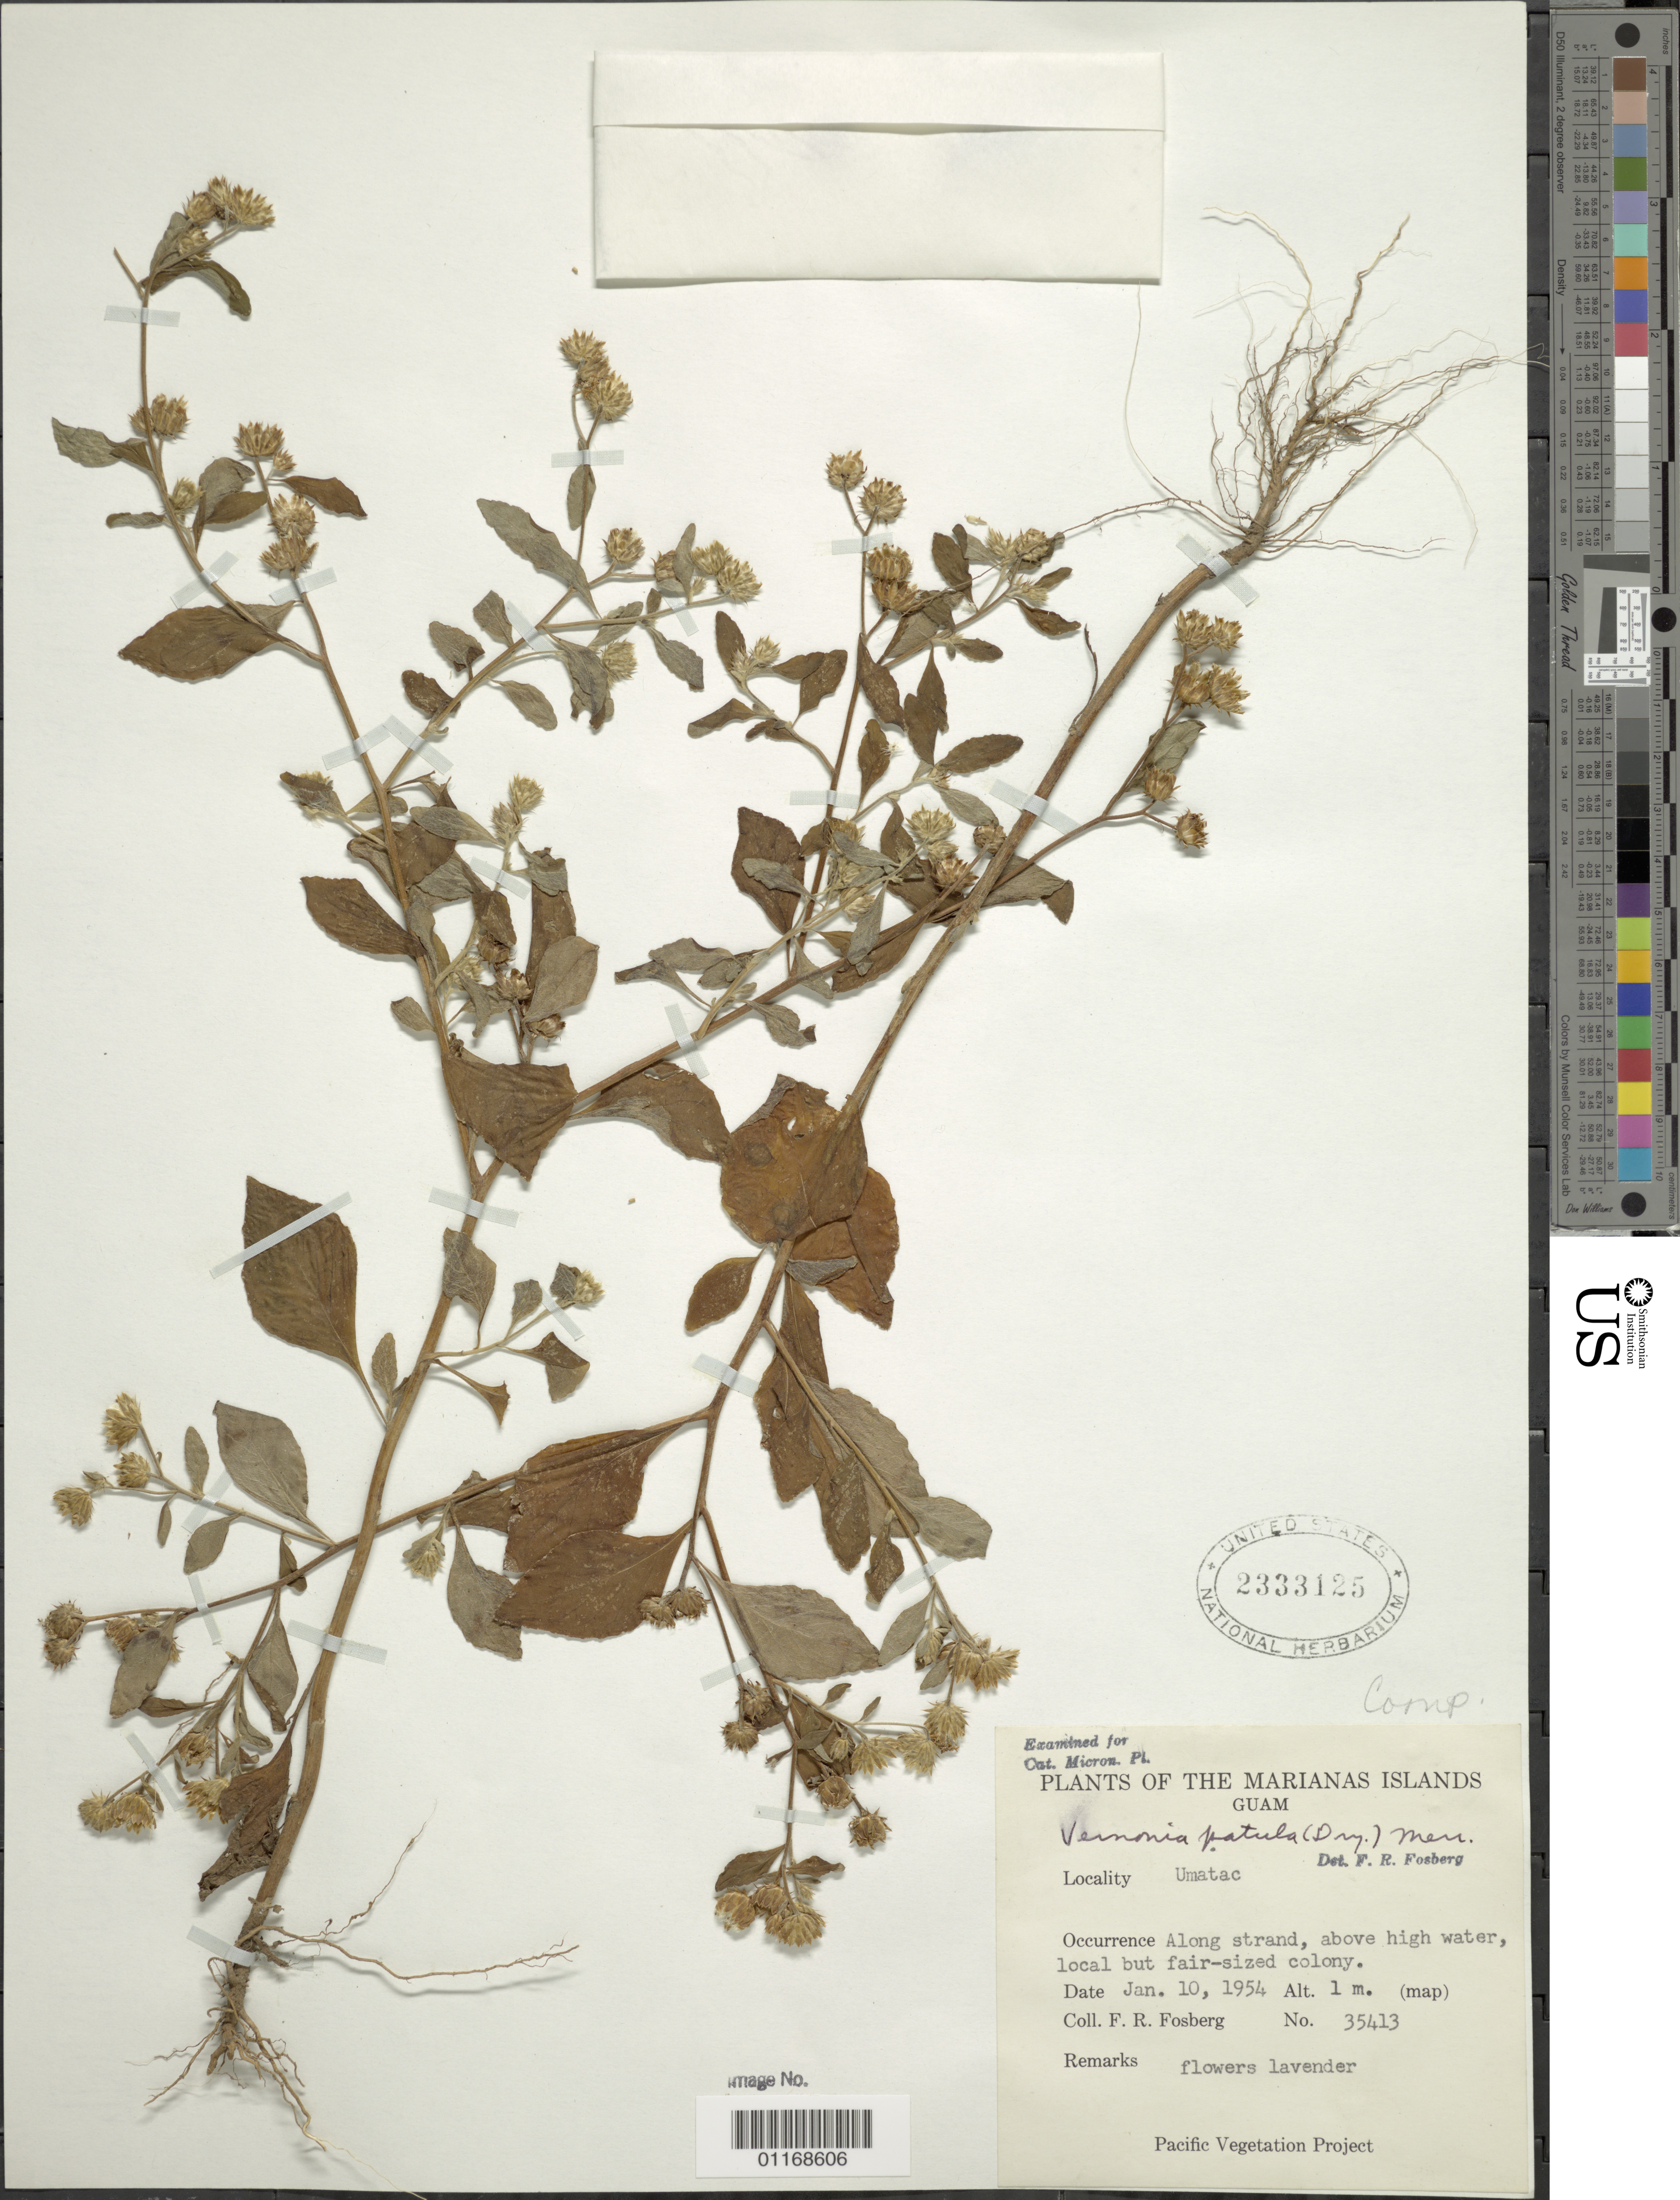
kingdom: Plantae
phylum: Tracheophyta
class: Magnoliopsida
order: Asterales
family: Asteraceae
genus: Cyanthillium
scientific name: Cyanthillium patulum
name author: (Aiton) H. Rob.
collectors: F. R. Fosberg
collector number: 35413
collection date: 1954-01-10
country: Guam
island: Guam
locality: Umatac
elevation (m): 1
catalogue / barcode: US 2333125